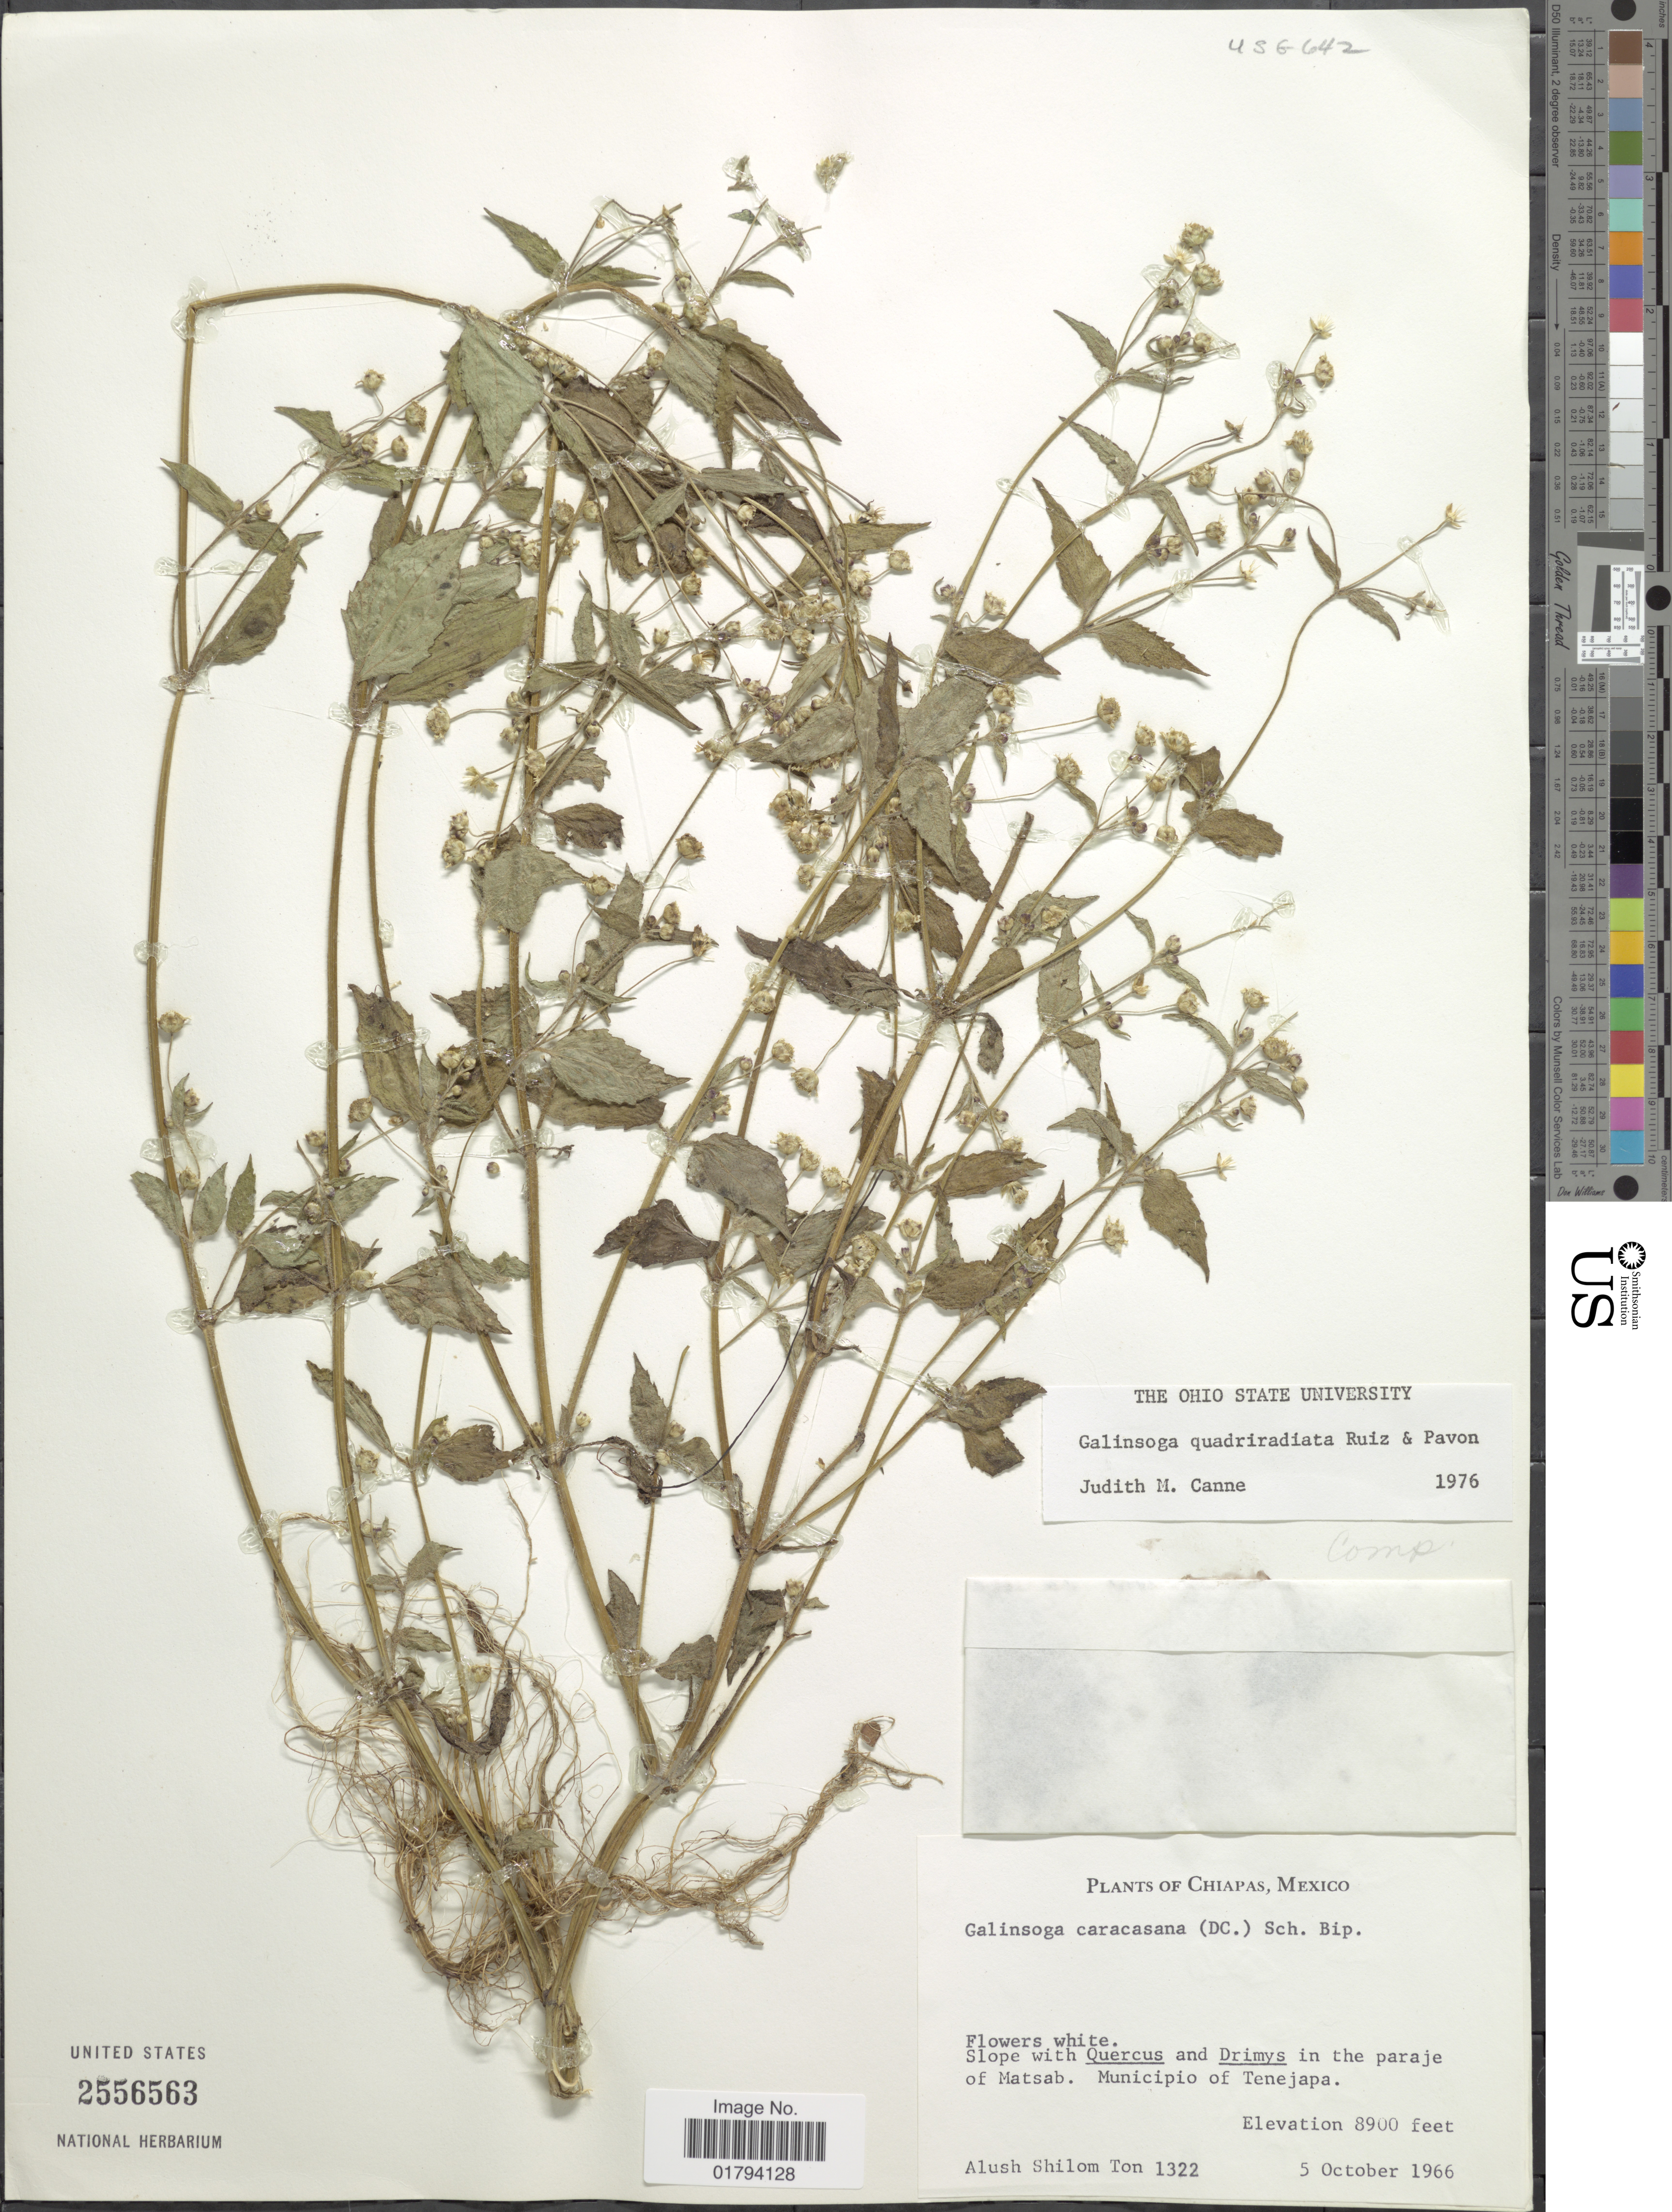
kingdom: Plantae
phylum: Tracheophyta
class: Magnoliopsida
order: Asterales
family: Asteraceae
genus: Galinsoga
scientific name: Galinsoga quadriradiata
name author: Ruiz & Pav.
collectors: A. M. Ton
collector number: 1322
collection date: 1966-10-05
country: Mexico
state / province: Chiapas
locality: Slope in the paraje of Matsab, Municipio of Tenejapa.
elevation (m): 2713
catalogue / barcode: US 2556563